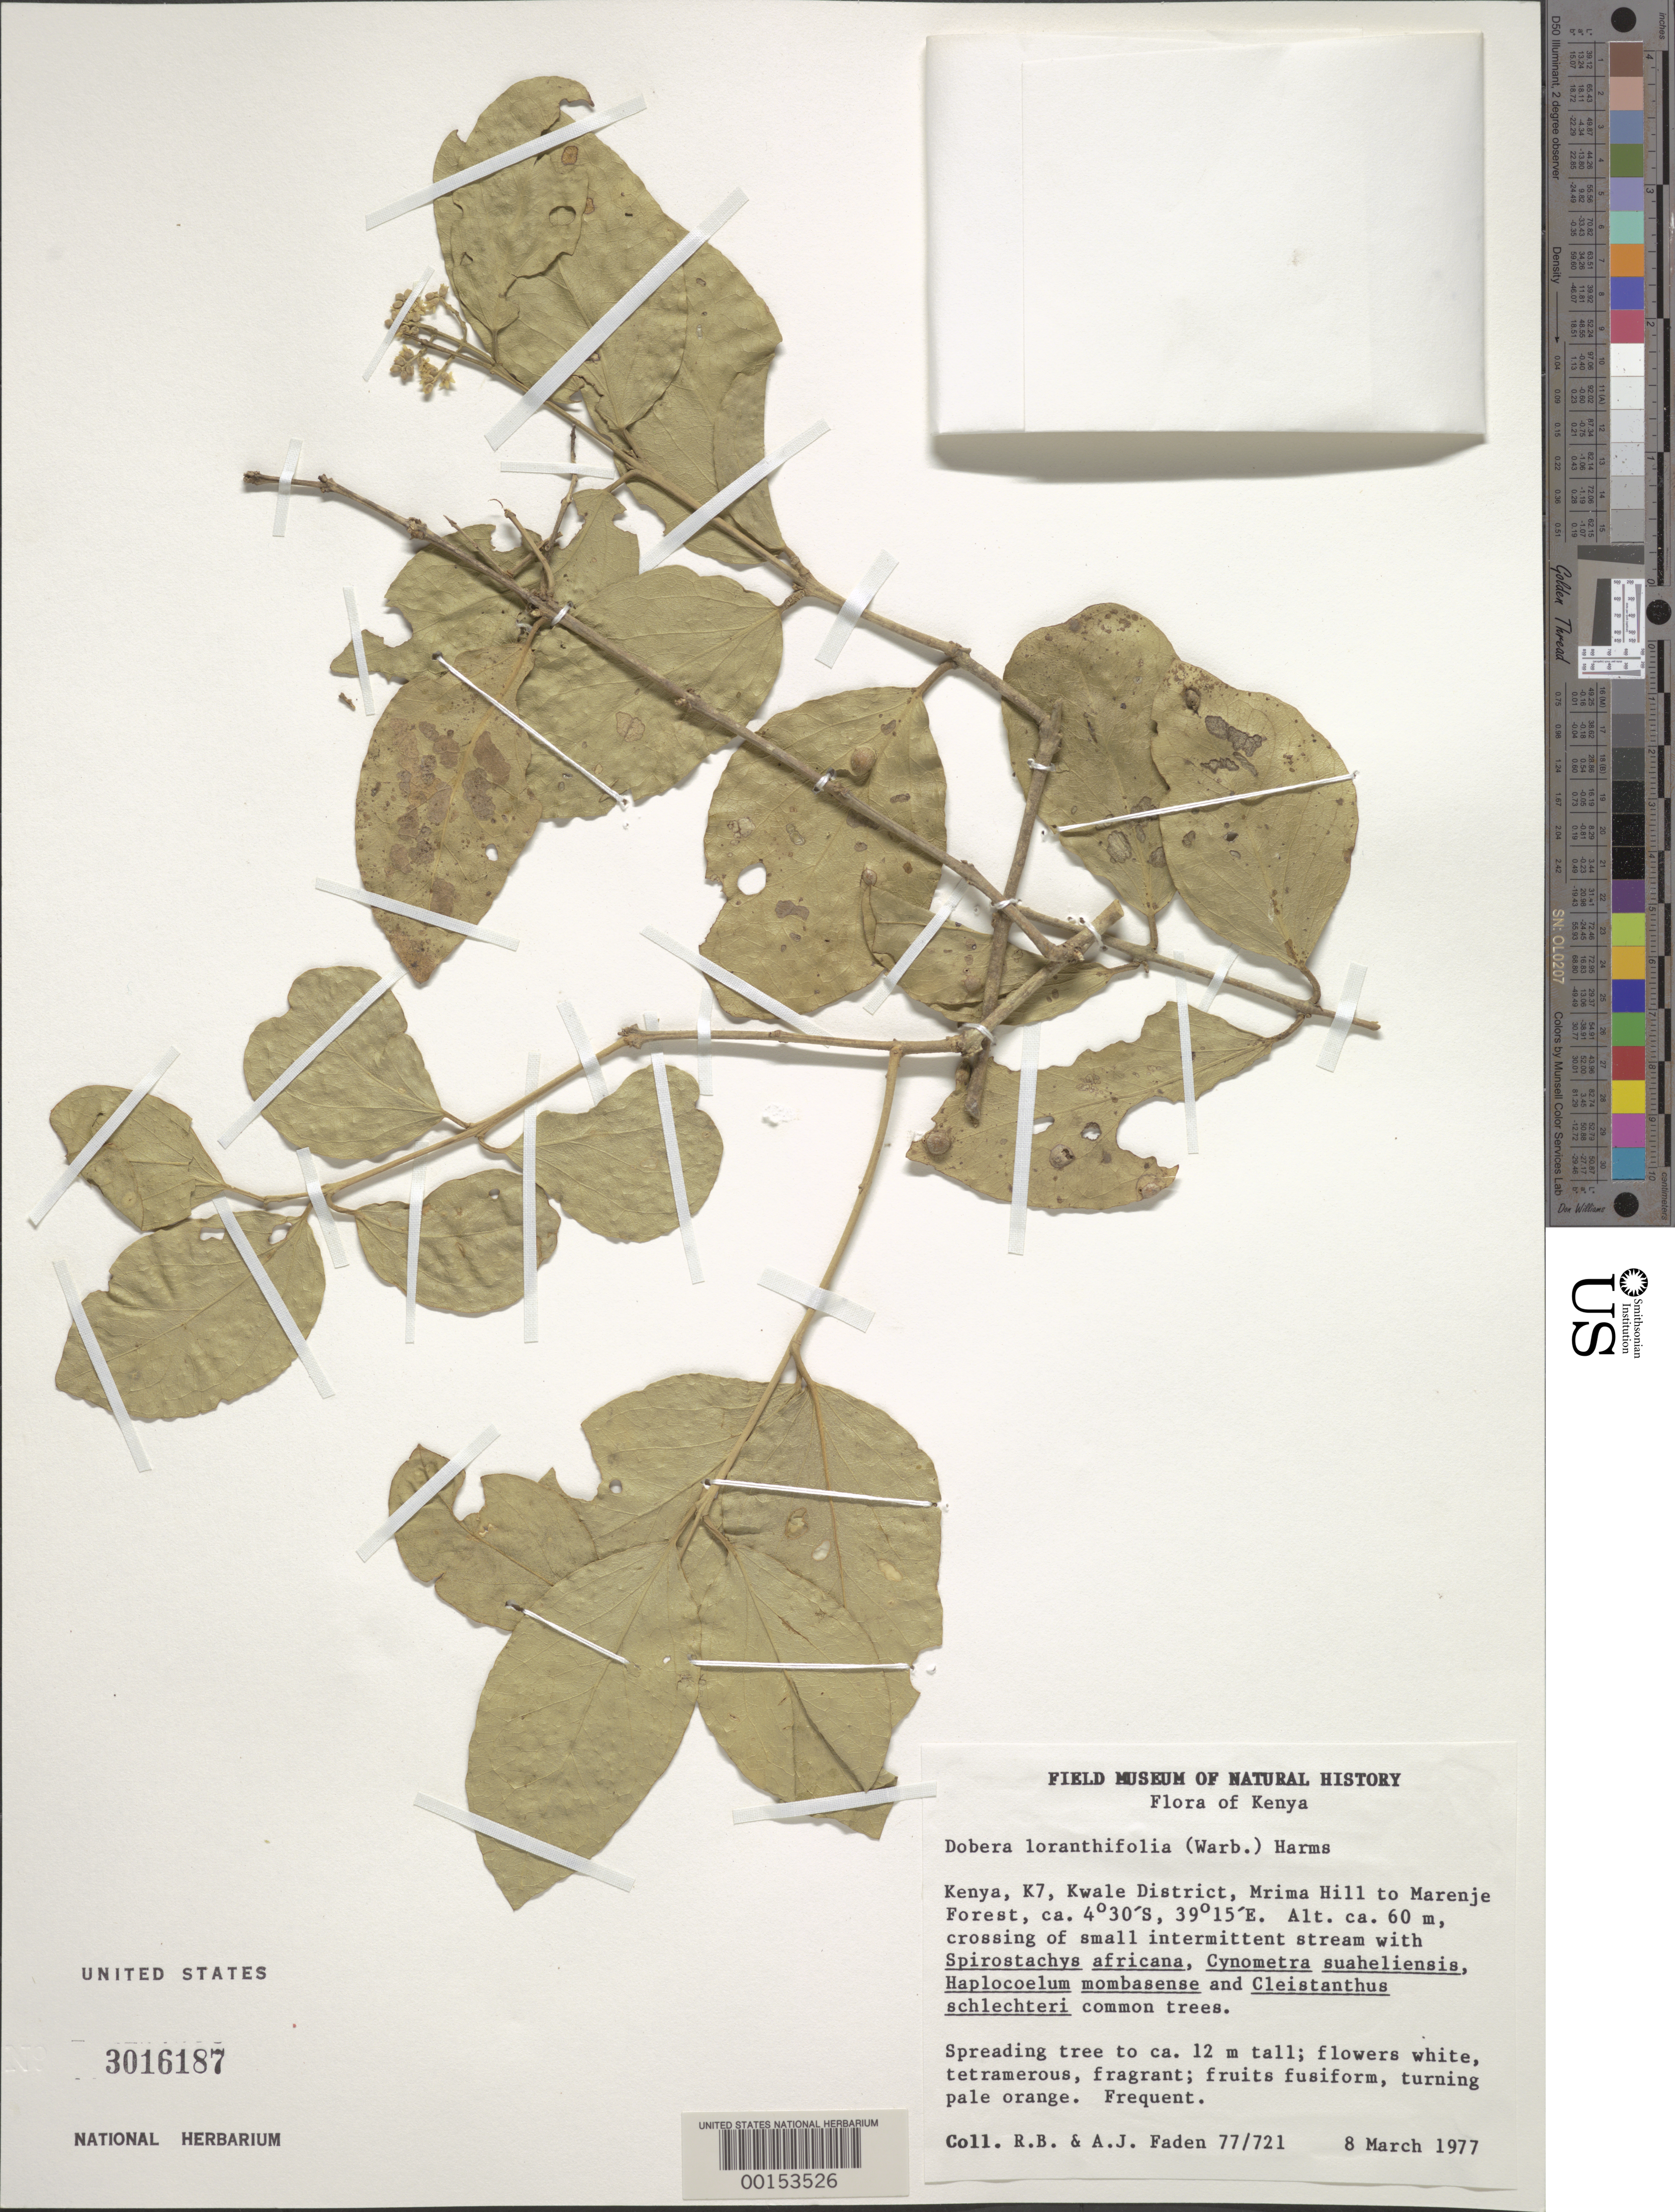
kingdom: Plantae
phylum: Tracheophyta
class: Magnoliopsida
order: Brassicales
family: Salvadoraceae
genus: Dobera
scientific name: Dobera loranthifolia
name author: (Warb.) Harms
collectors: R. B. Faden & A. J. Faden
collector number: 77/721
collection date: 1977-03-08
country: Kenya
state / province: Kwale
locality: Kenya, K7, Kwale District, Mrima Hill to Marenje Forest.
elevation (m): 60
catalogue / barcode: US 3016187